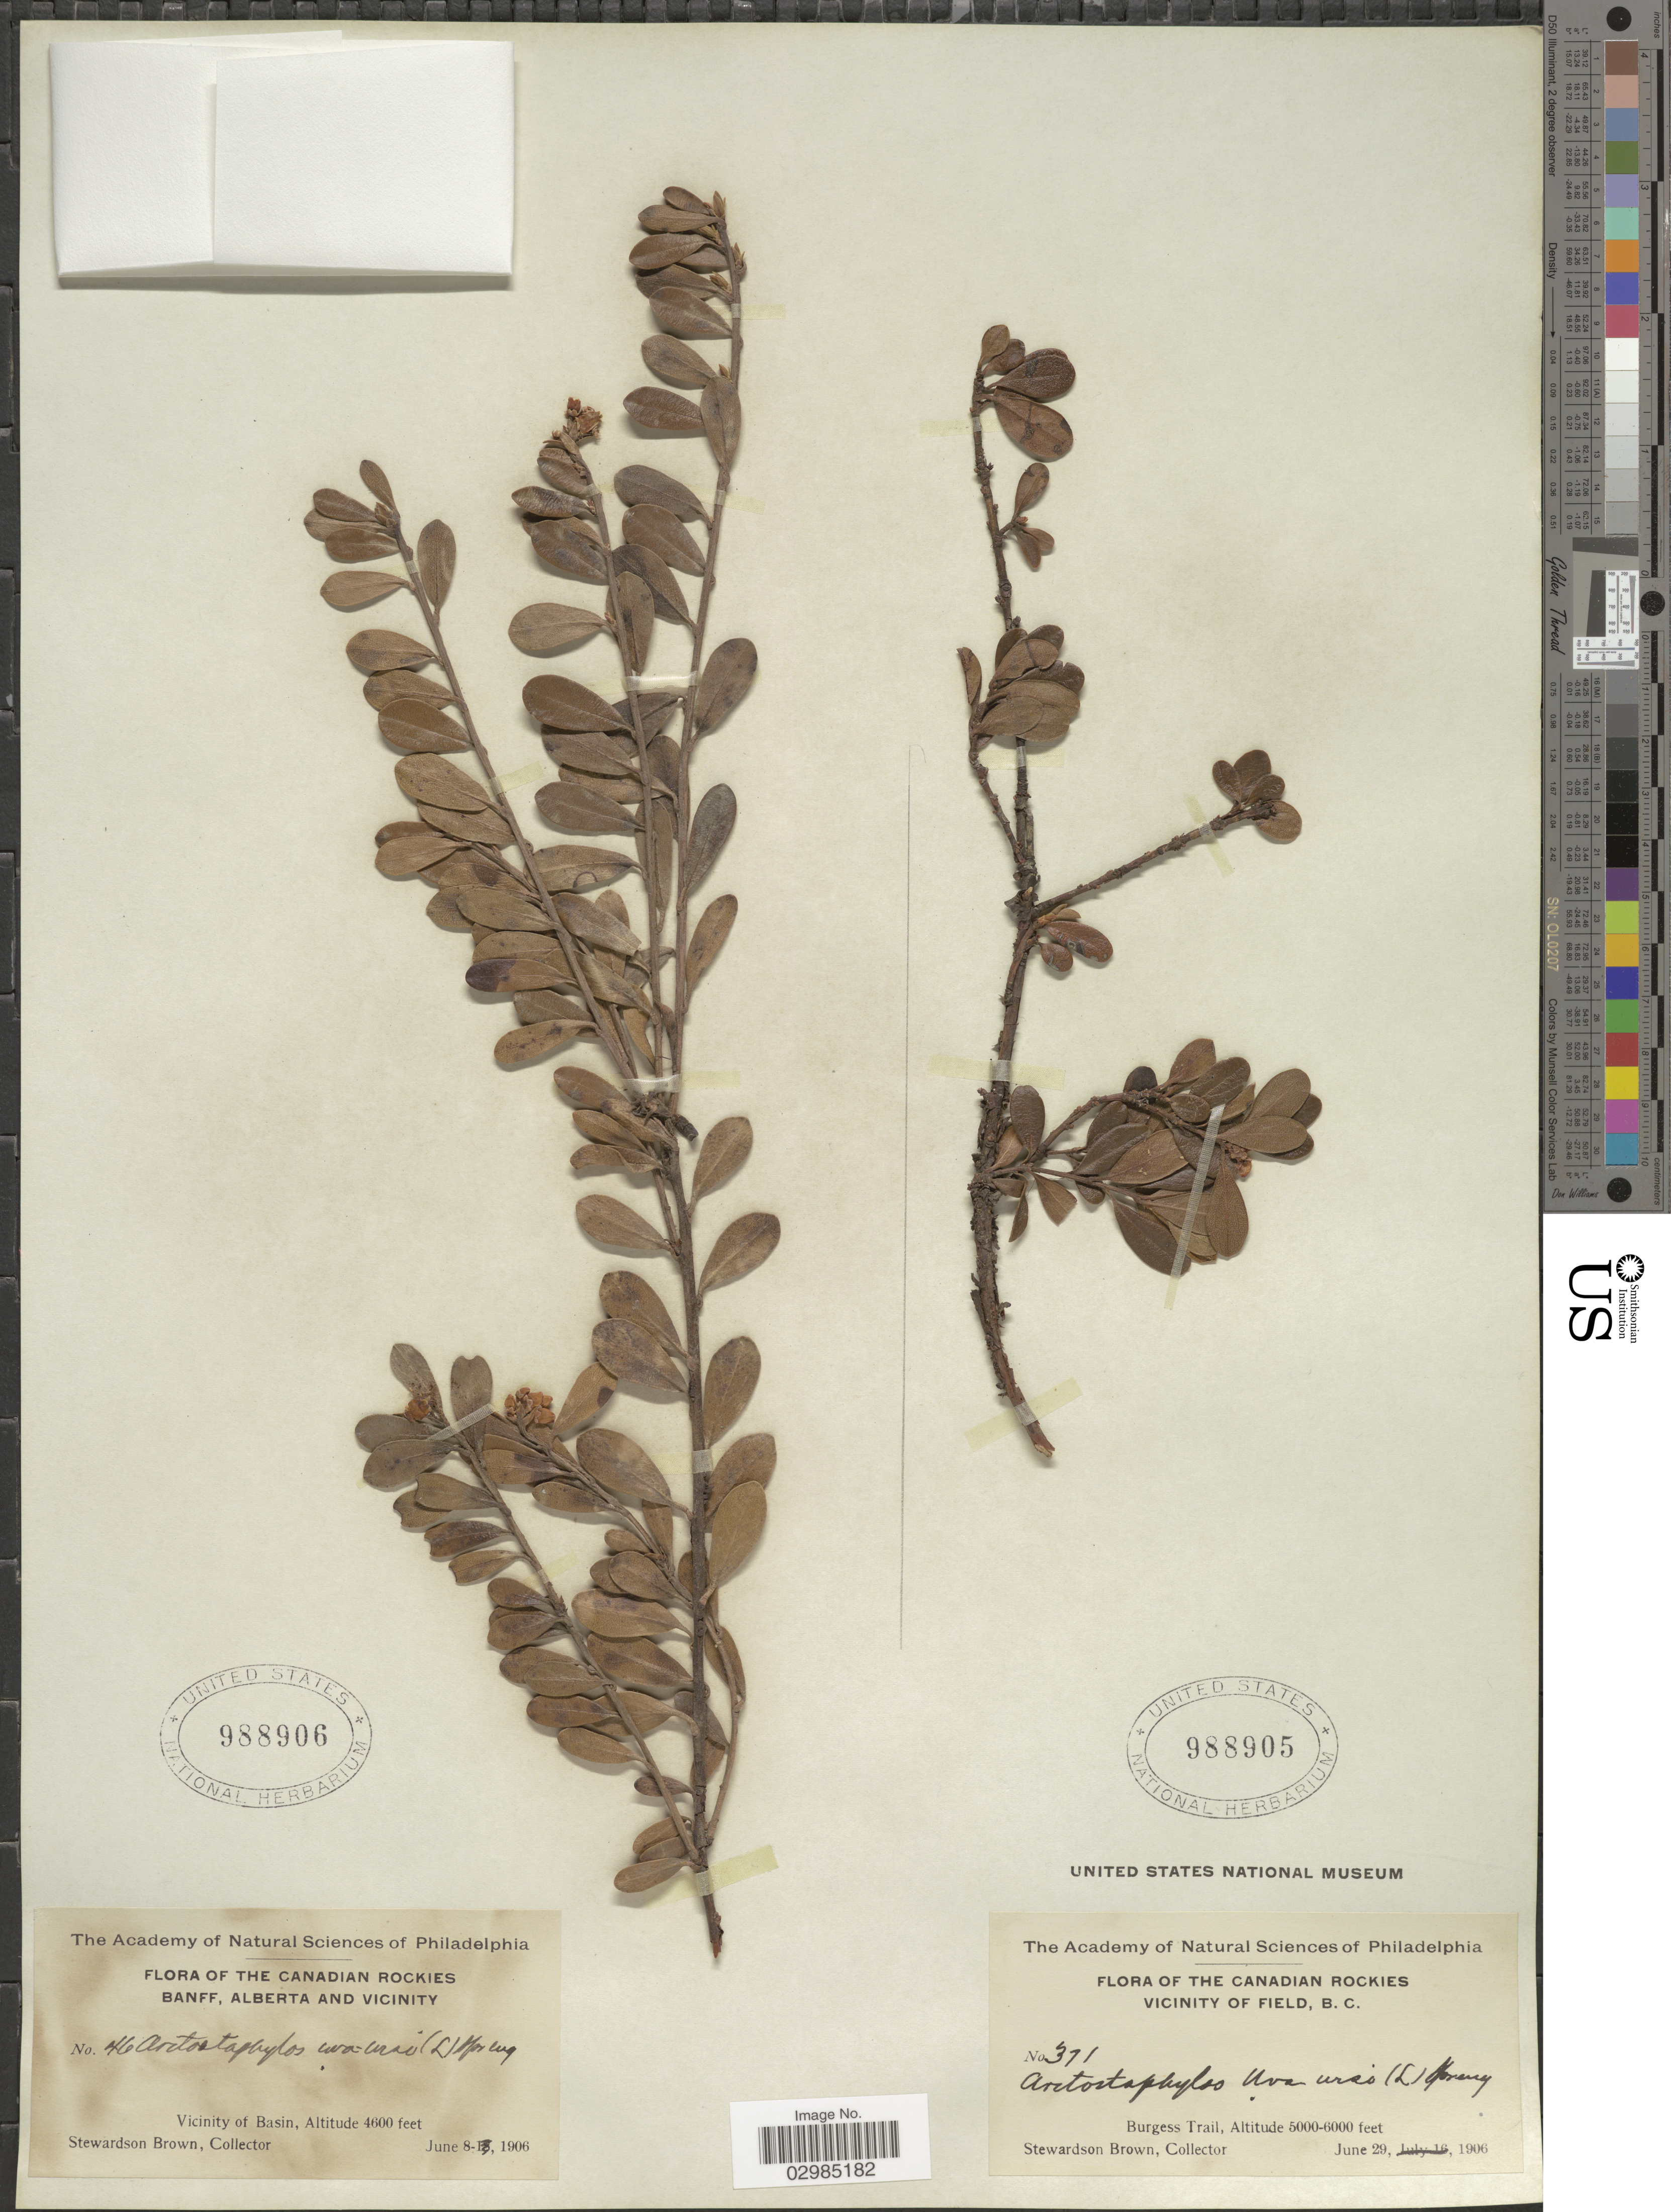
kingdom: Plantae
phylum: Tracheophyta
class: Magnoliopsida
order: Ericales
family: Ericaceae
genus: Arctostaphylos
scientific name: Arctostaphylos uva-ursi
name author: (L.) Spreng.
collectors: S. Brown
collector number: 46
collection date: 1906-06-08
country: Canada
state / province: Alberta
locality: The Canadian Rockies, Banff. Alberta and vicinity. Vicinity of basin.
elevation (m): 1402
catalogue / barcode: US 988906